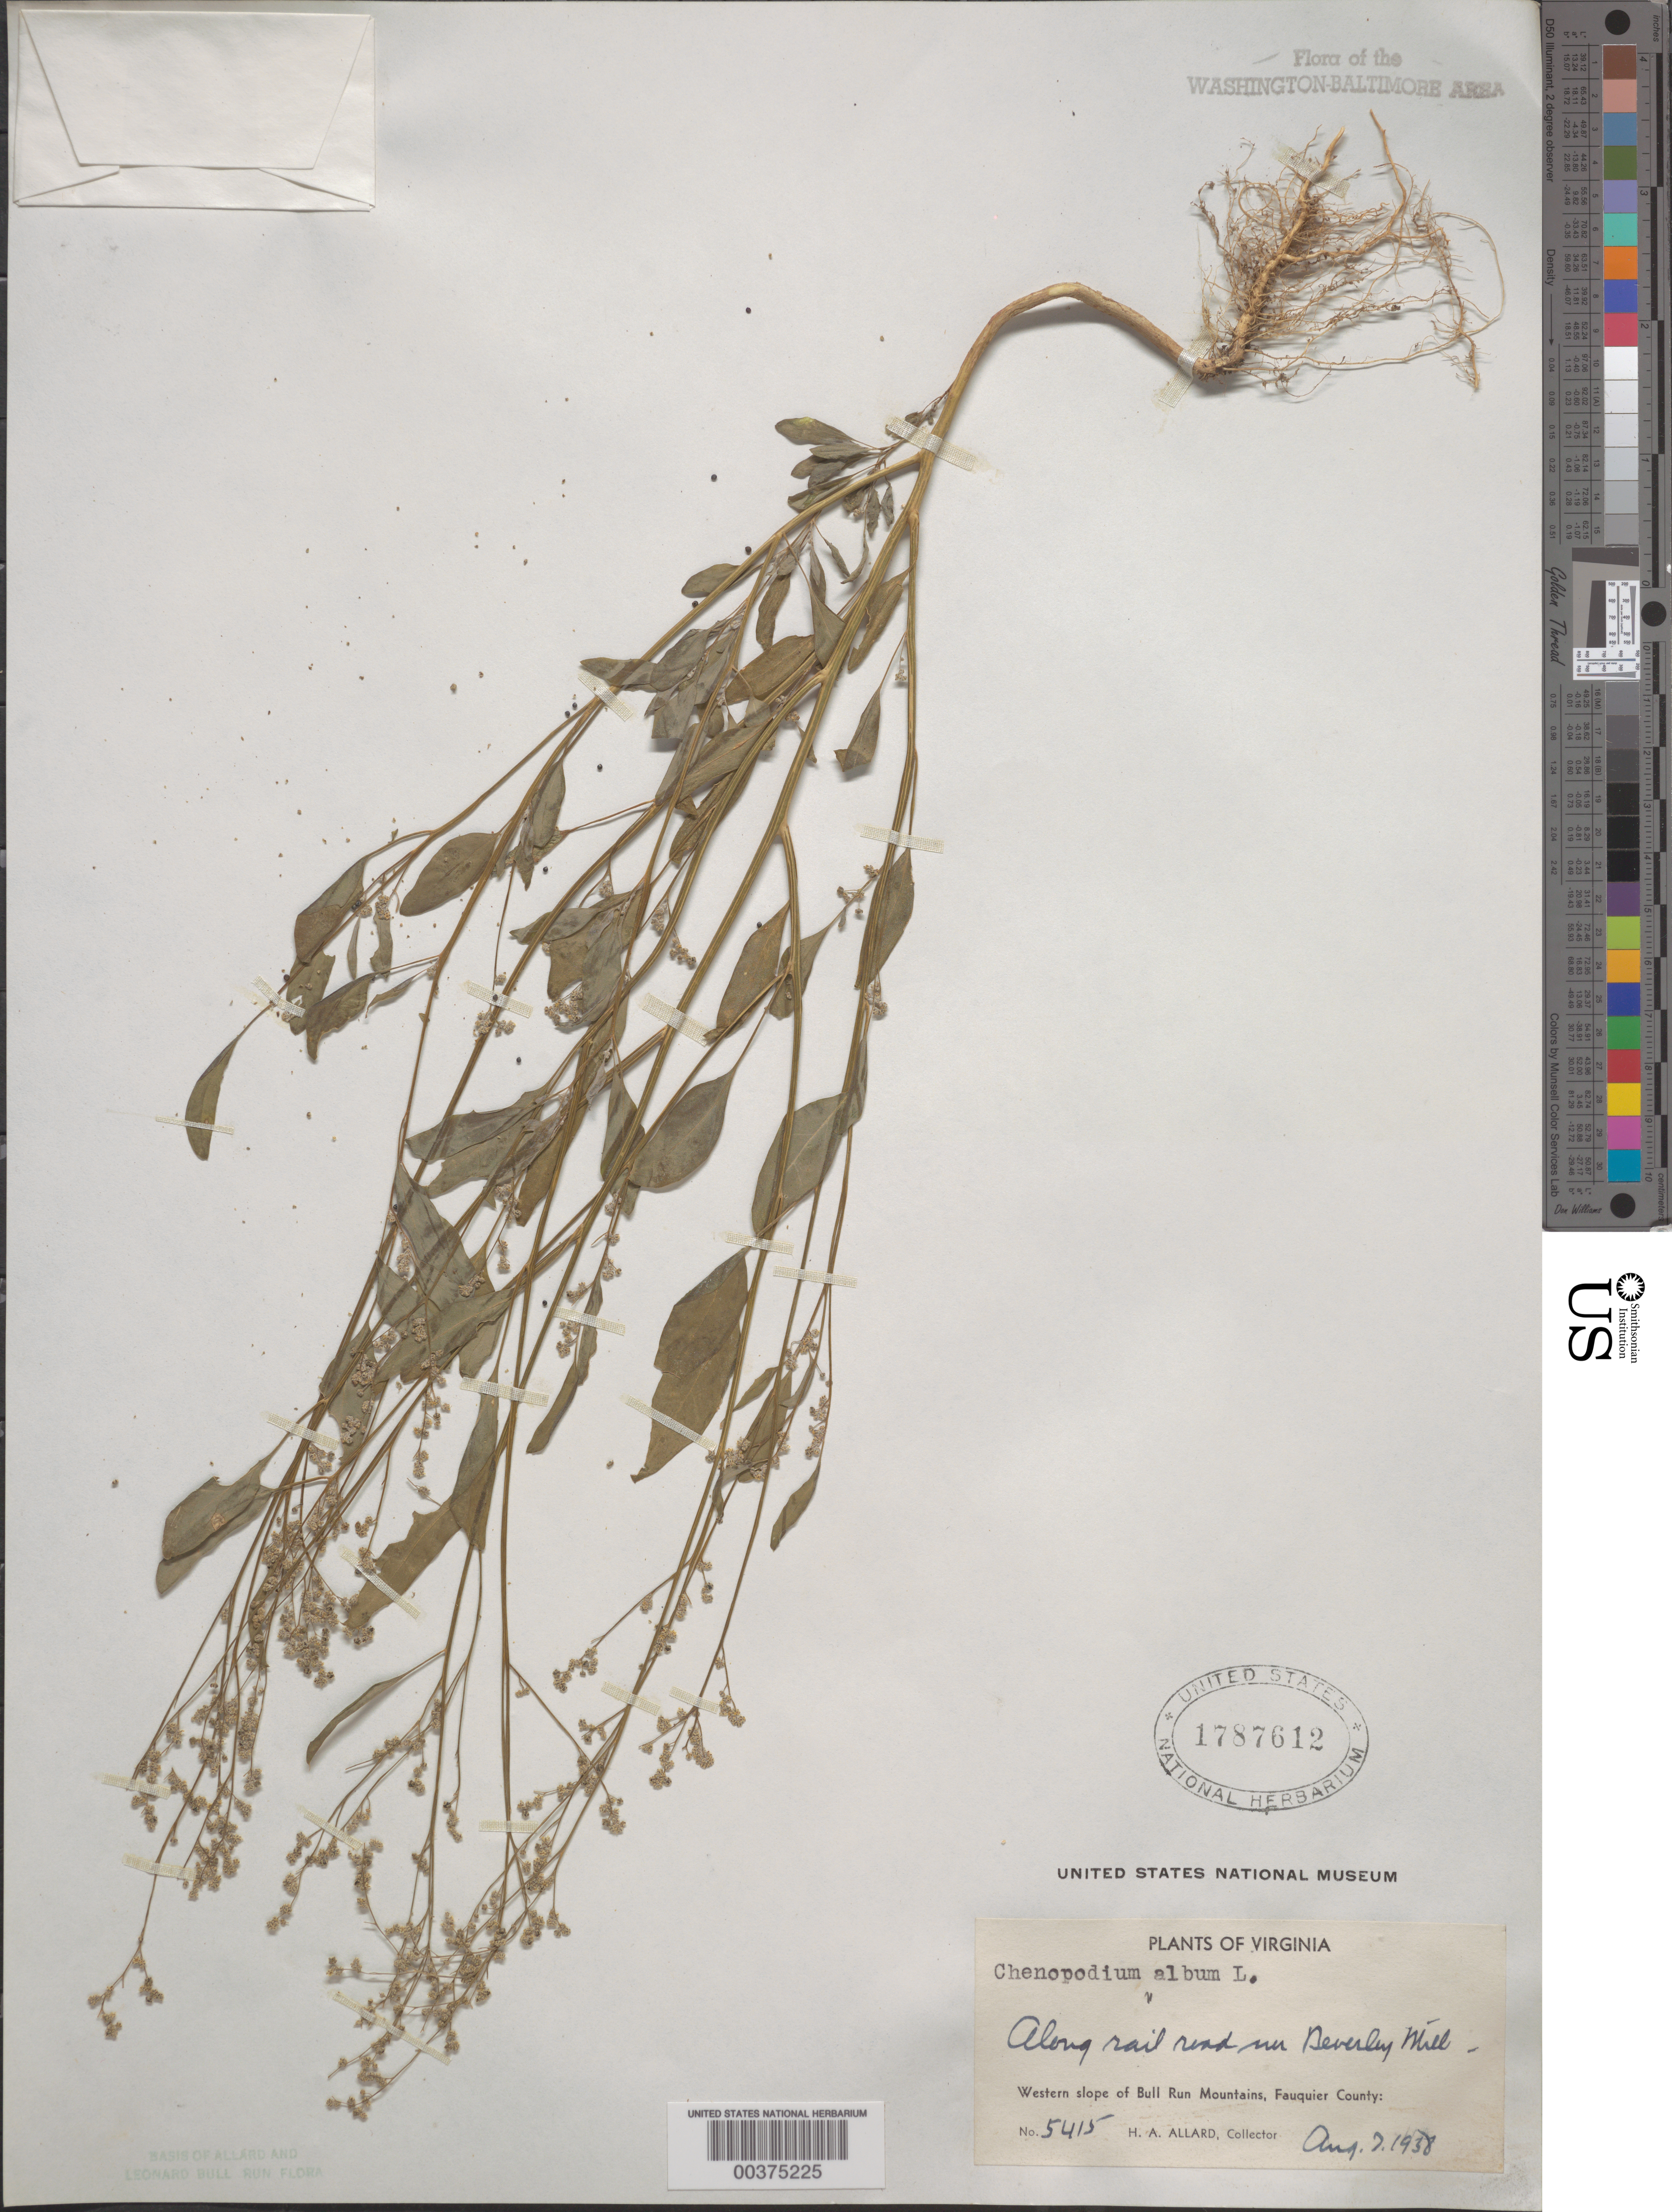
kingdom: Plantae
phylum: Tracheophyta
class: Magnoliopsida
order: Caryophyllales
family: Amaranthaceae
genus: Chenopodium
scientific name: Chenopodium album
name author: L.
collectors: H. A. Allard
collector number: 5415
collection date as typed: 07 Aug 1938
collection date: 1938-08-07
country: United States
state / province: Virginia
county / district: Fauquier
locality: Beverley Mill, Railroad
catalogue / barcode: US 1787612